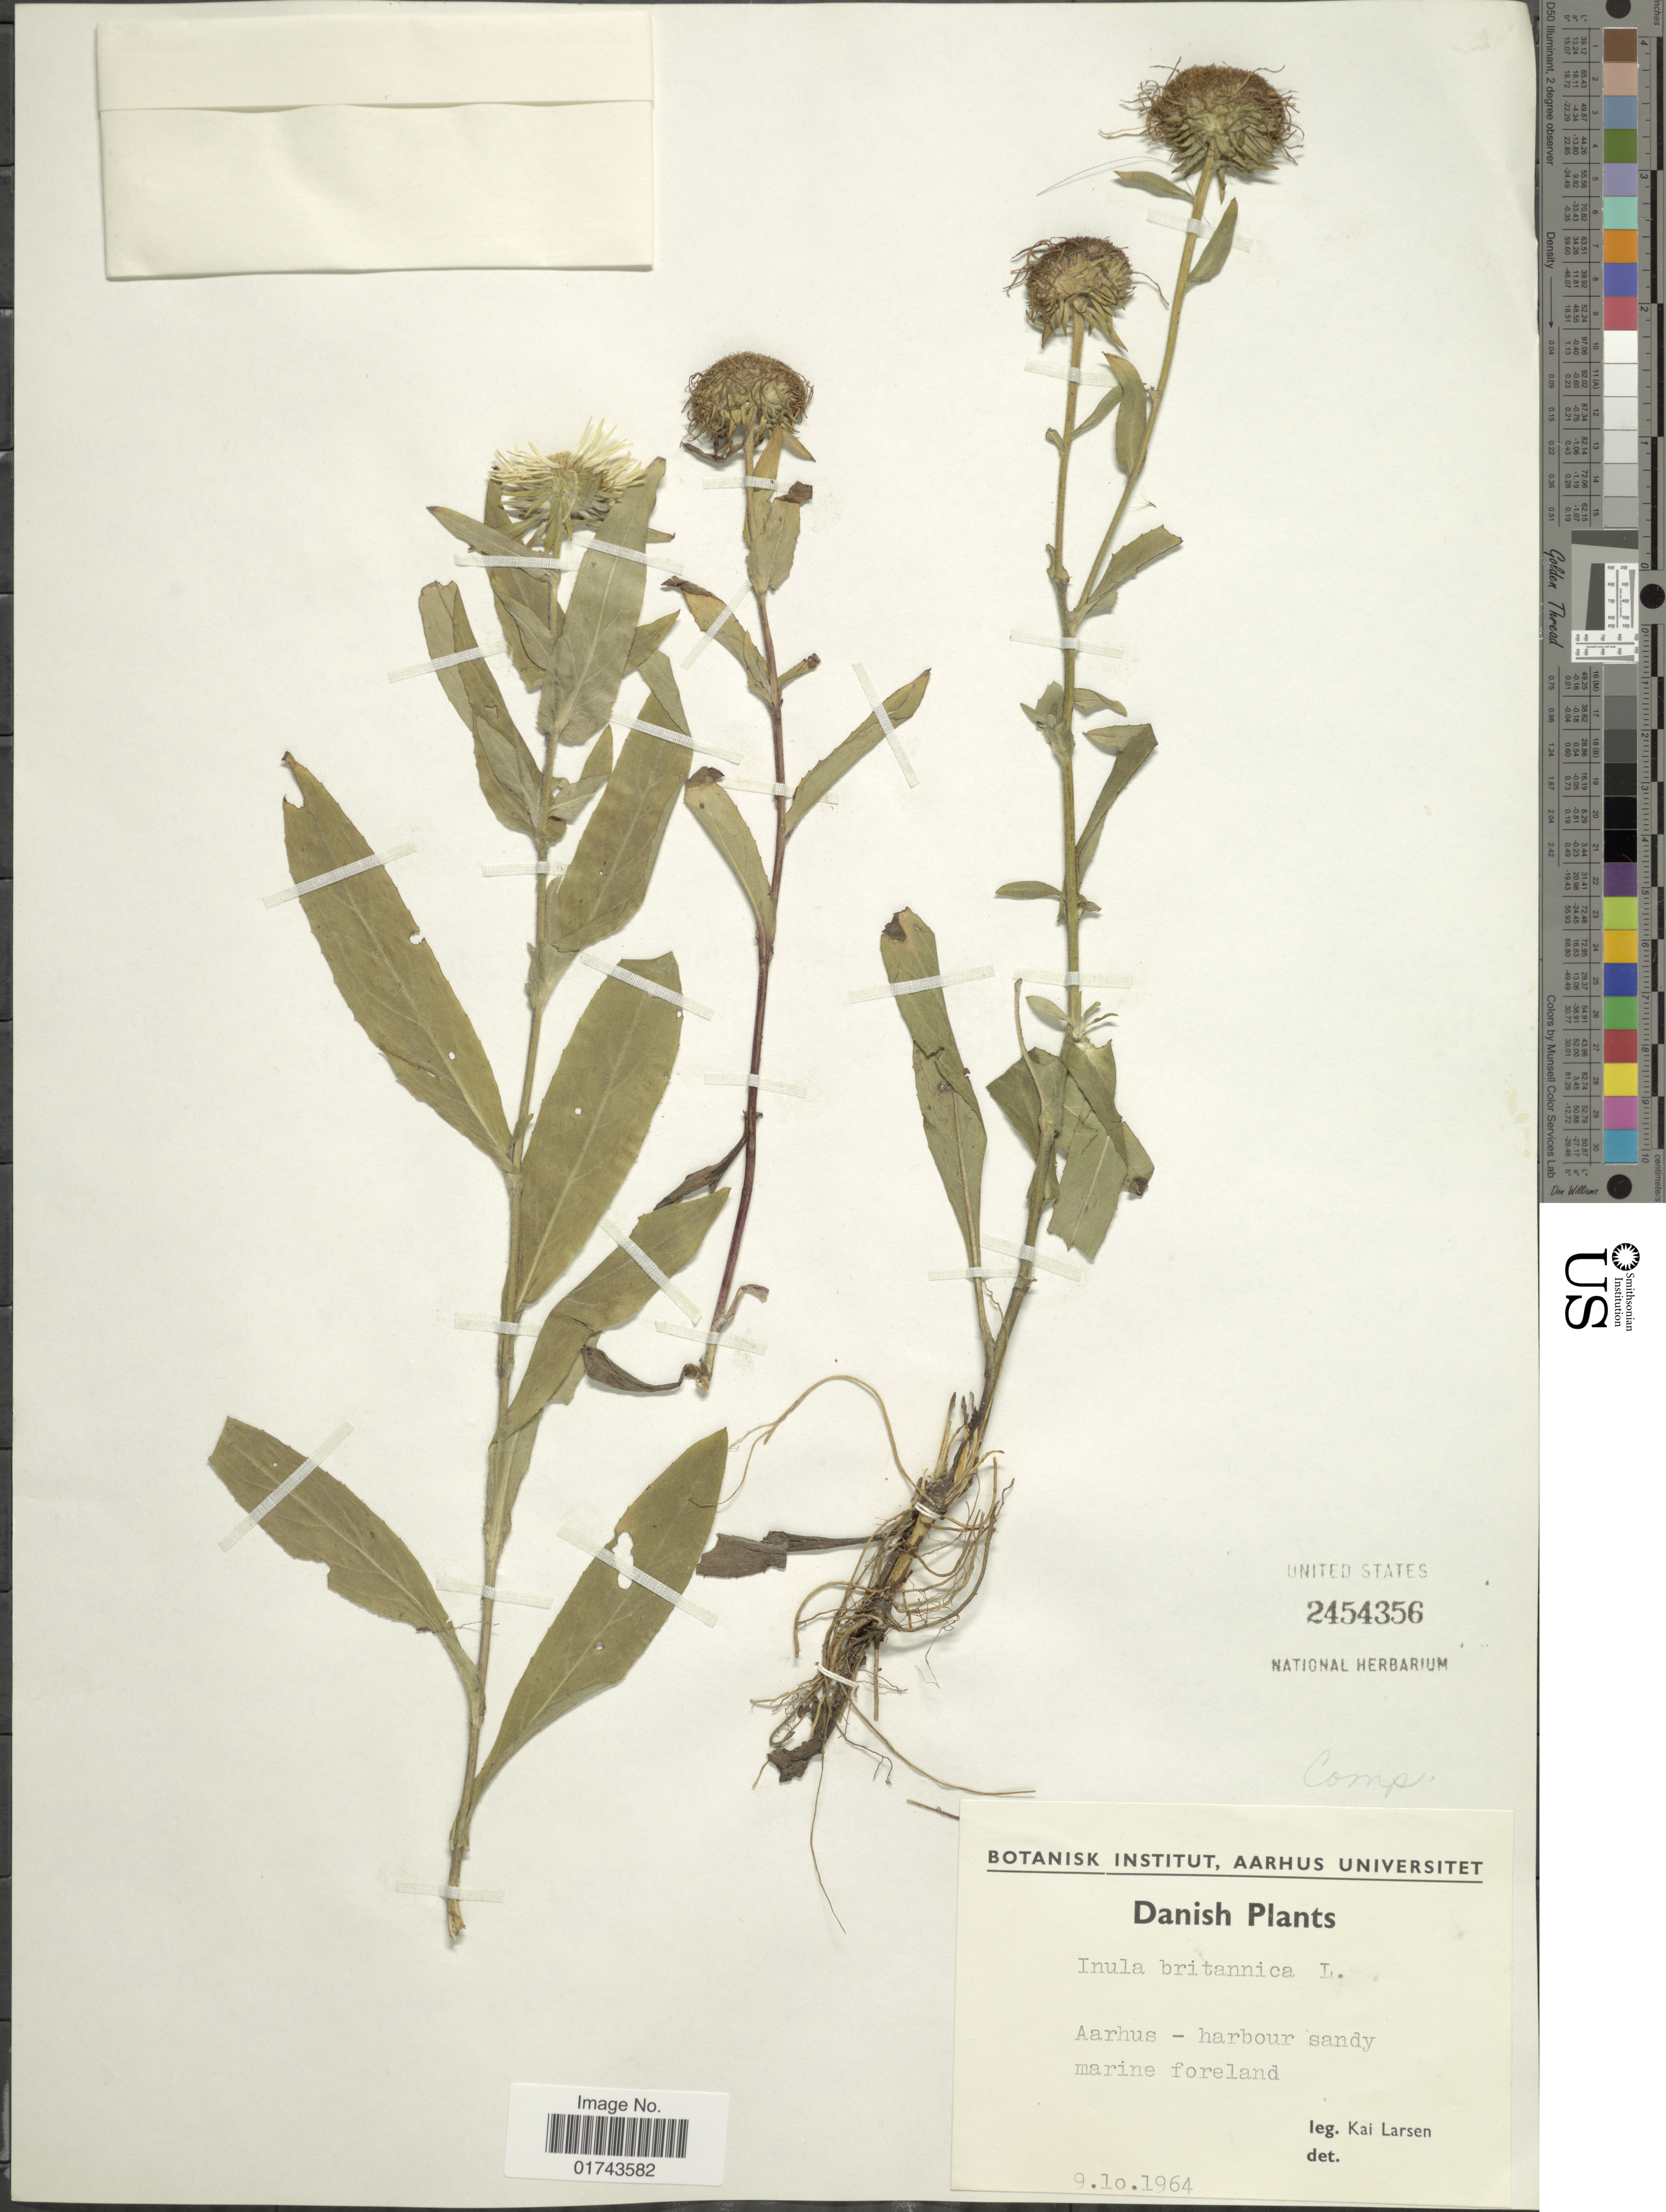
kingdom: Plantae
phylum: Tracheophyta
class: Magnoliopsida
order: Asterales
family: Asteraceae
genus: Inula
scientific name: Inula britannica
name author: L.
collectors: K. Larsen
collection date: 1964-10-09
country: Denmark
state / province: Midtjylland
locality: Danish, Aarhus - harbour sandy, marine forland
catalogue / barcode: US 2454356